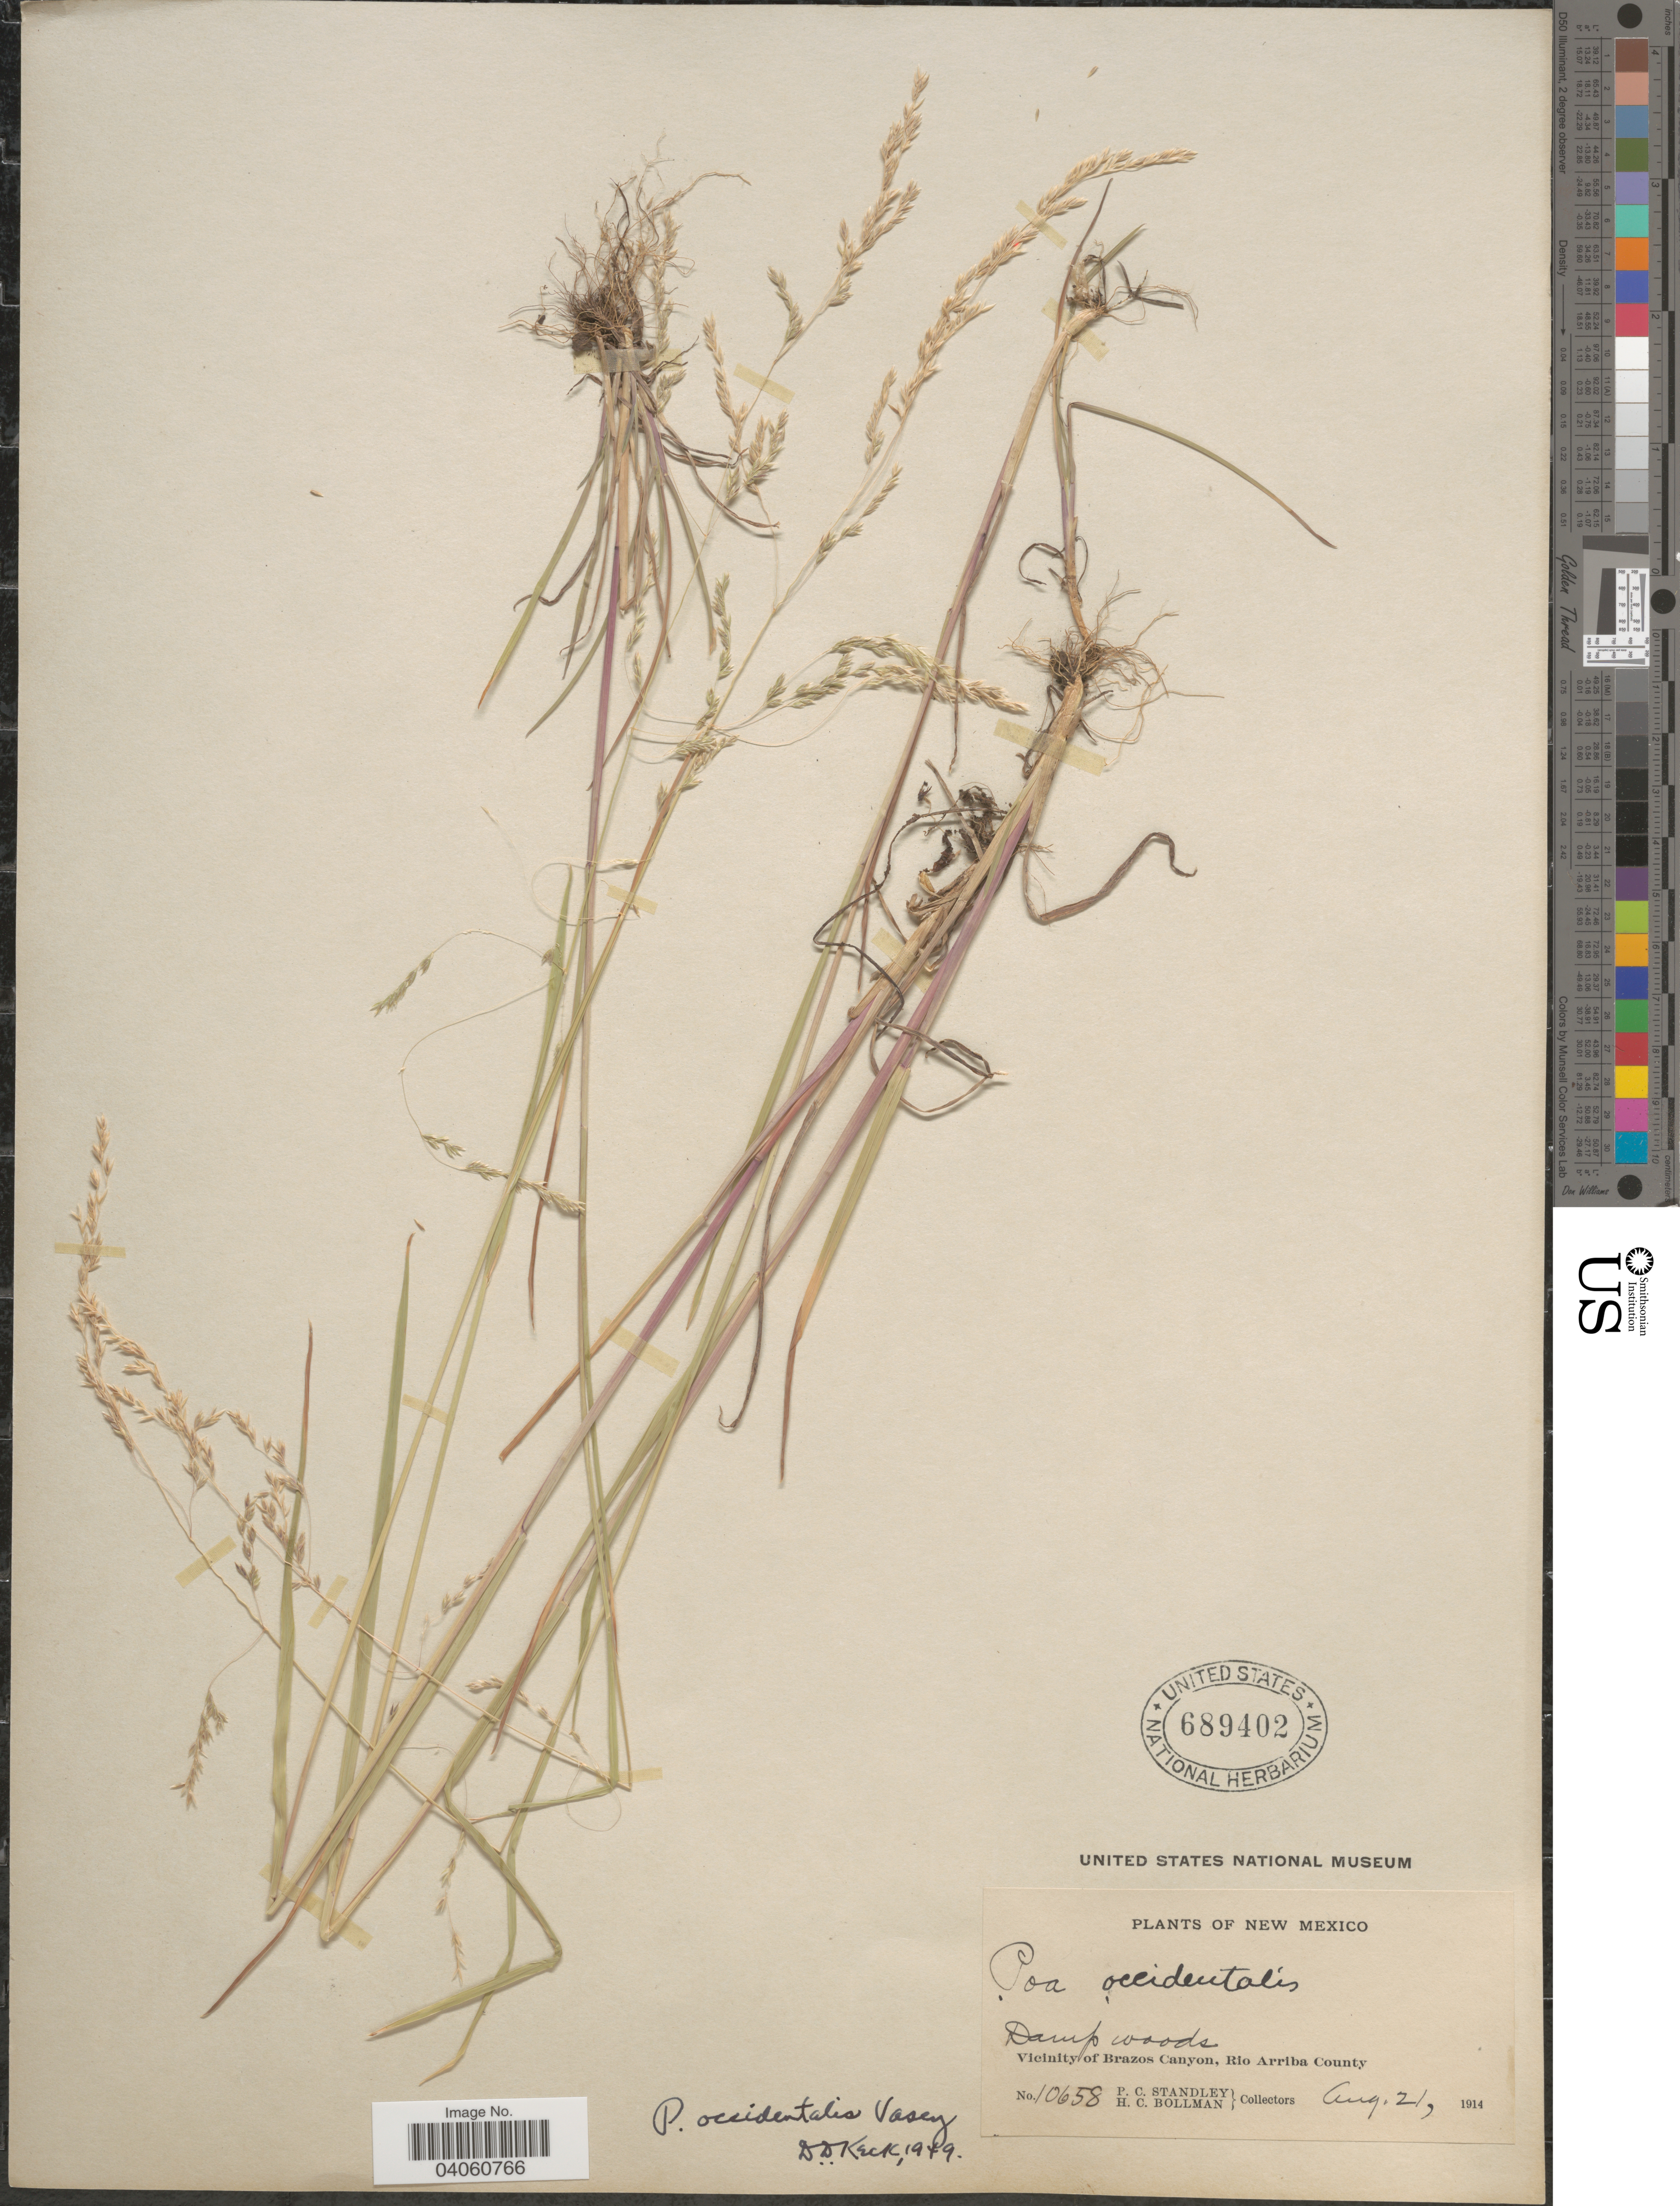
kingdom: Plantae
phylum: Tracheophyta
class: Liliopsida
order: Poales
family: Poaceae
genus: Poa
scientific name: Poa occidentalis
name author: (Vasey) Vasey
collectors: P. C. Standley & H. C. Bollman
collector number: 10658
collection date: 1914-08-21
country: United States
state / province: New Mexico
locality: Vicinity of Brazos Canyon, Rio Arriba County.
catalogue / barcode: US 689402